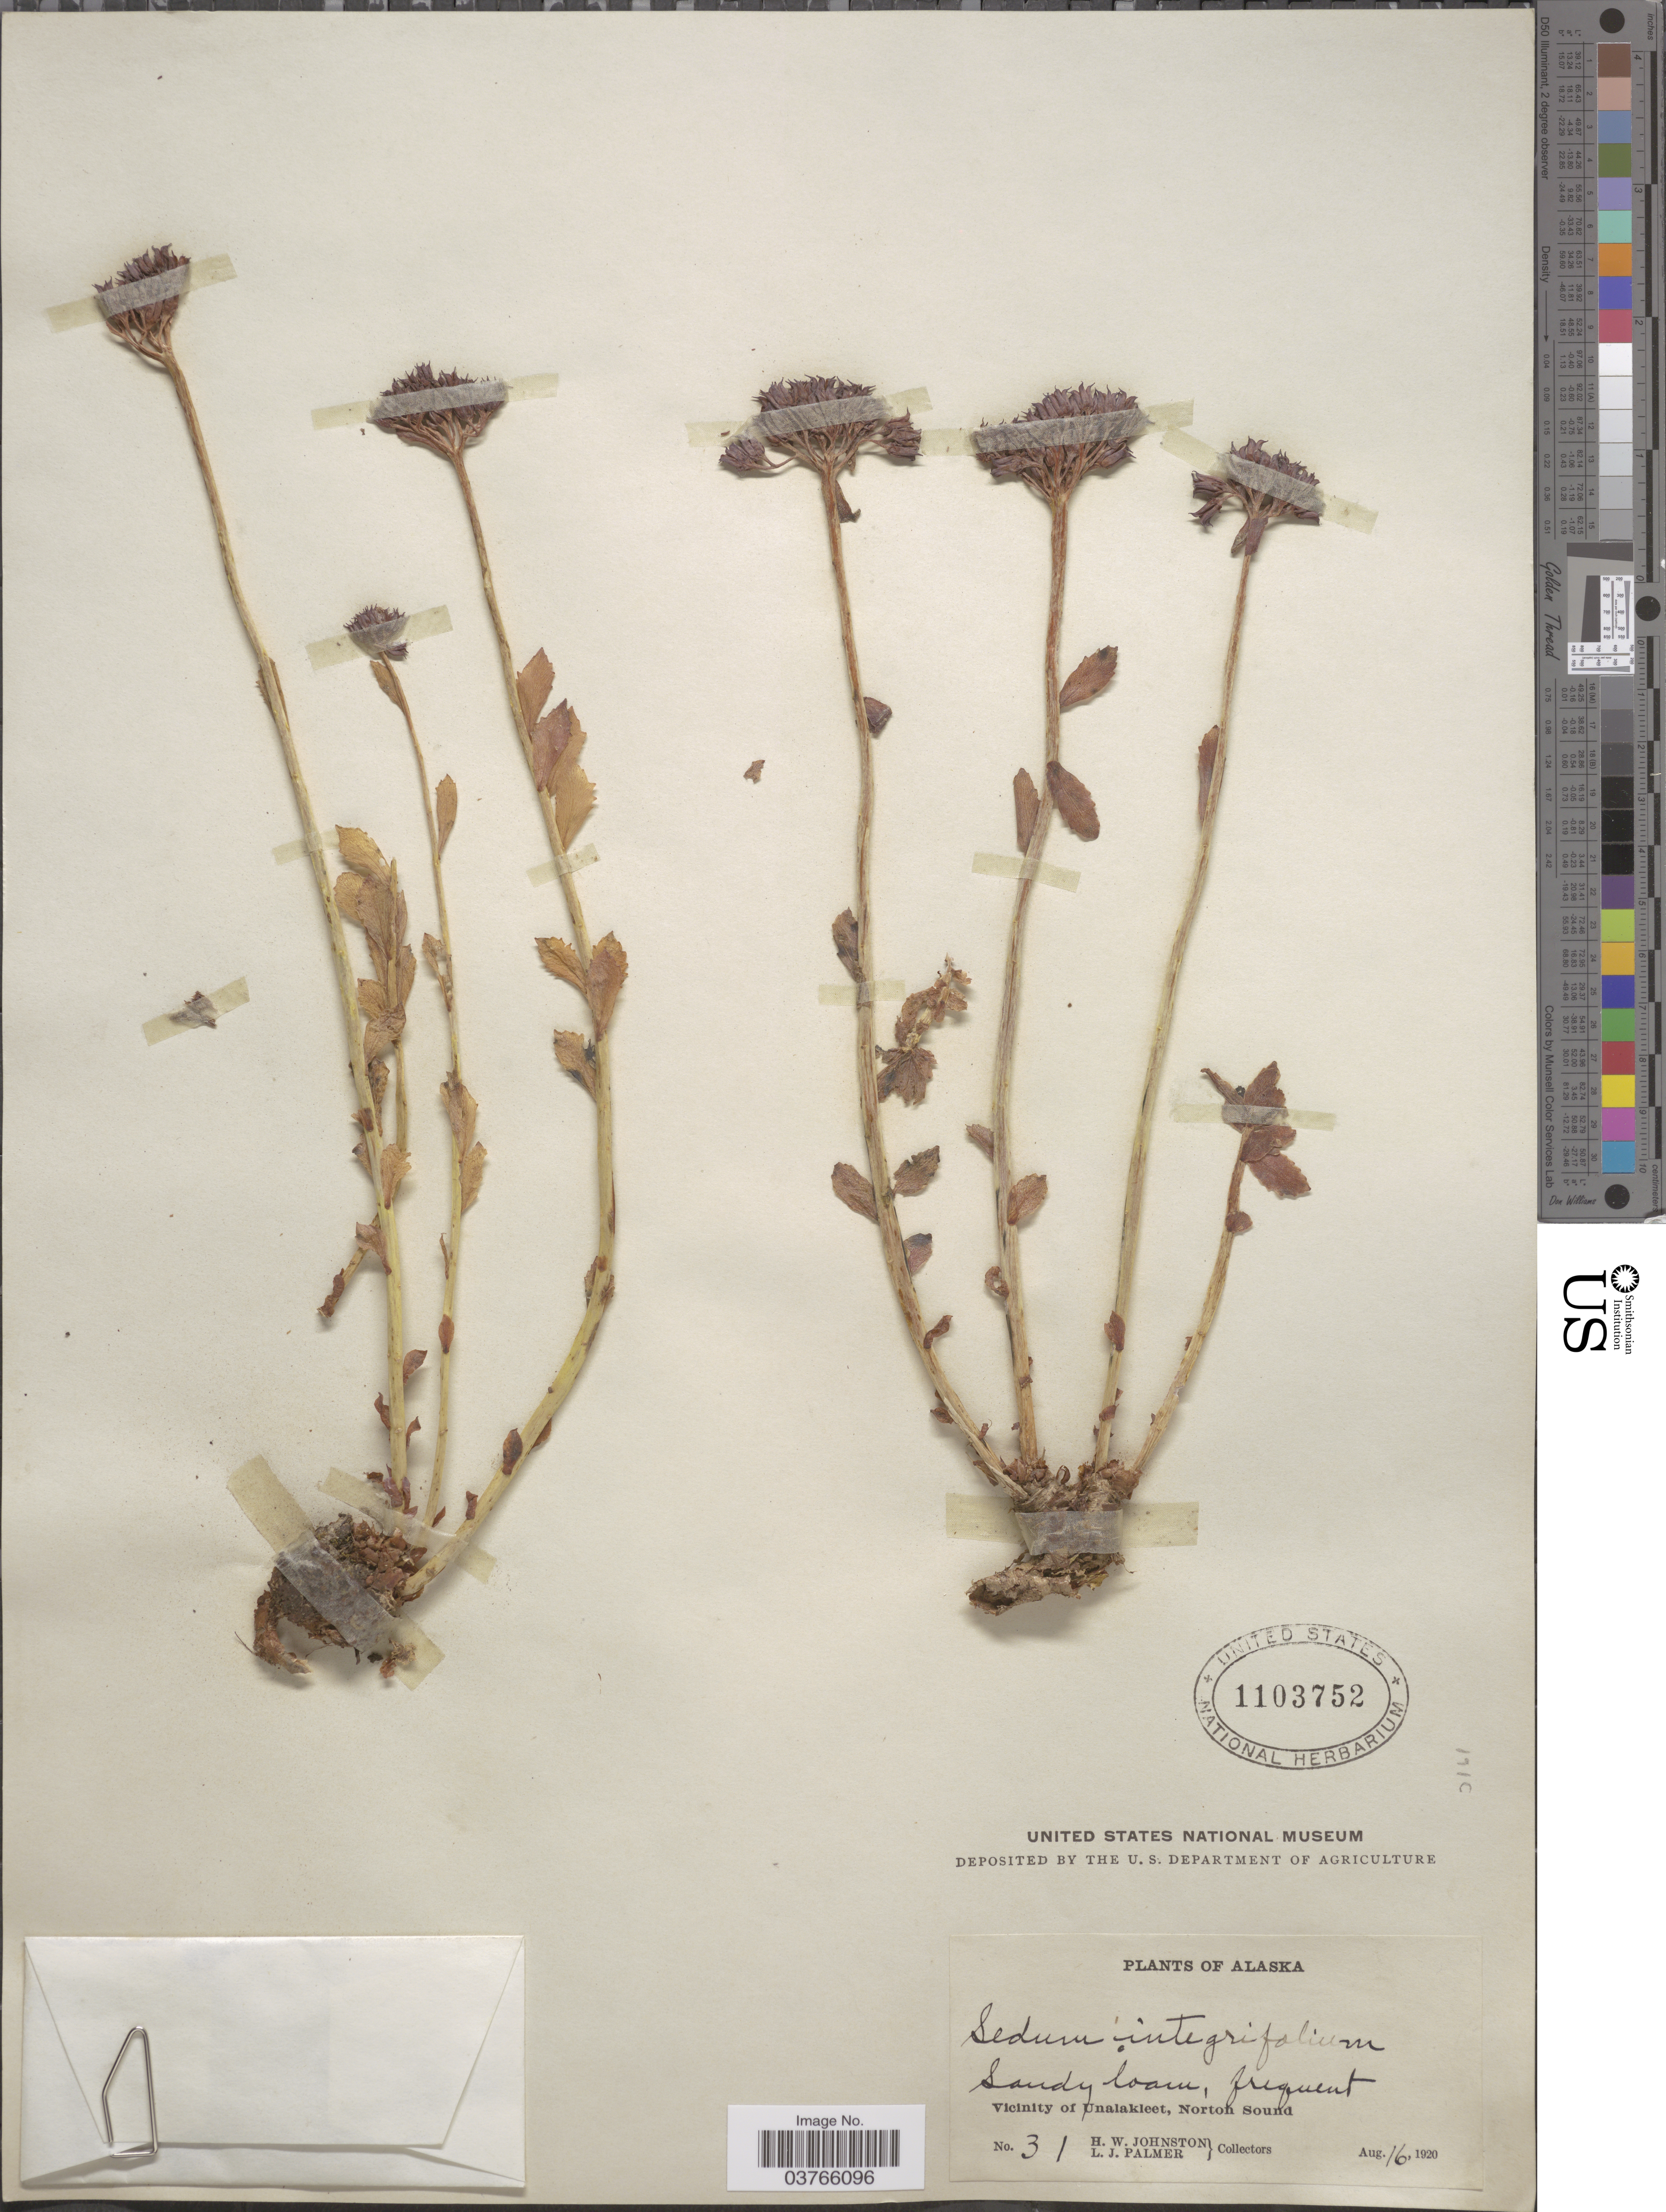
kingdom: Plantae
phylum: Tracheophyta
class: Magnoliopsida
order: Saxifragales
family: Crassulaceae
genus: Rhodiola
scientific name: Rhodiola integrifolia subsp. integrifolia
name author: Raf.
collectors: H. W. Johnston & L. J. Palmer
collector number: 31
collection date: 1920-08-16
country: United States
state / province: Alaska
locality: Vicinity of Unalakleet, Norton Sound.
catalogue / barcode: US 1103752